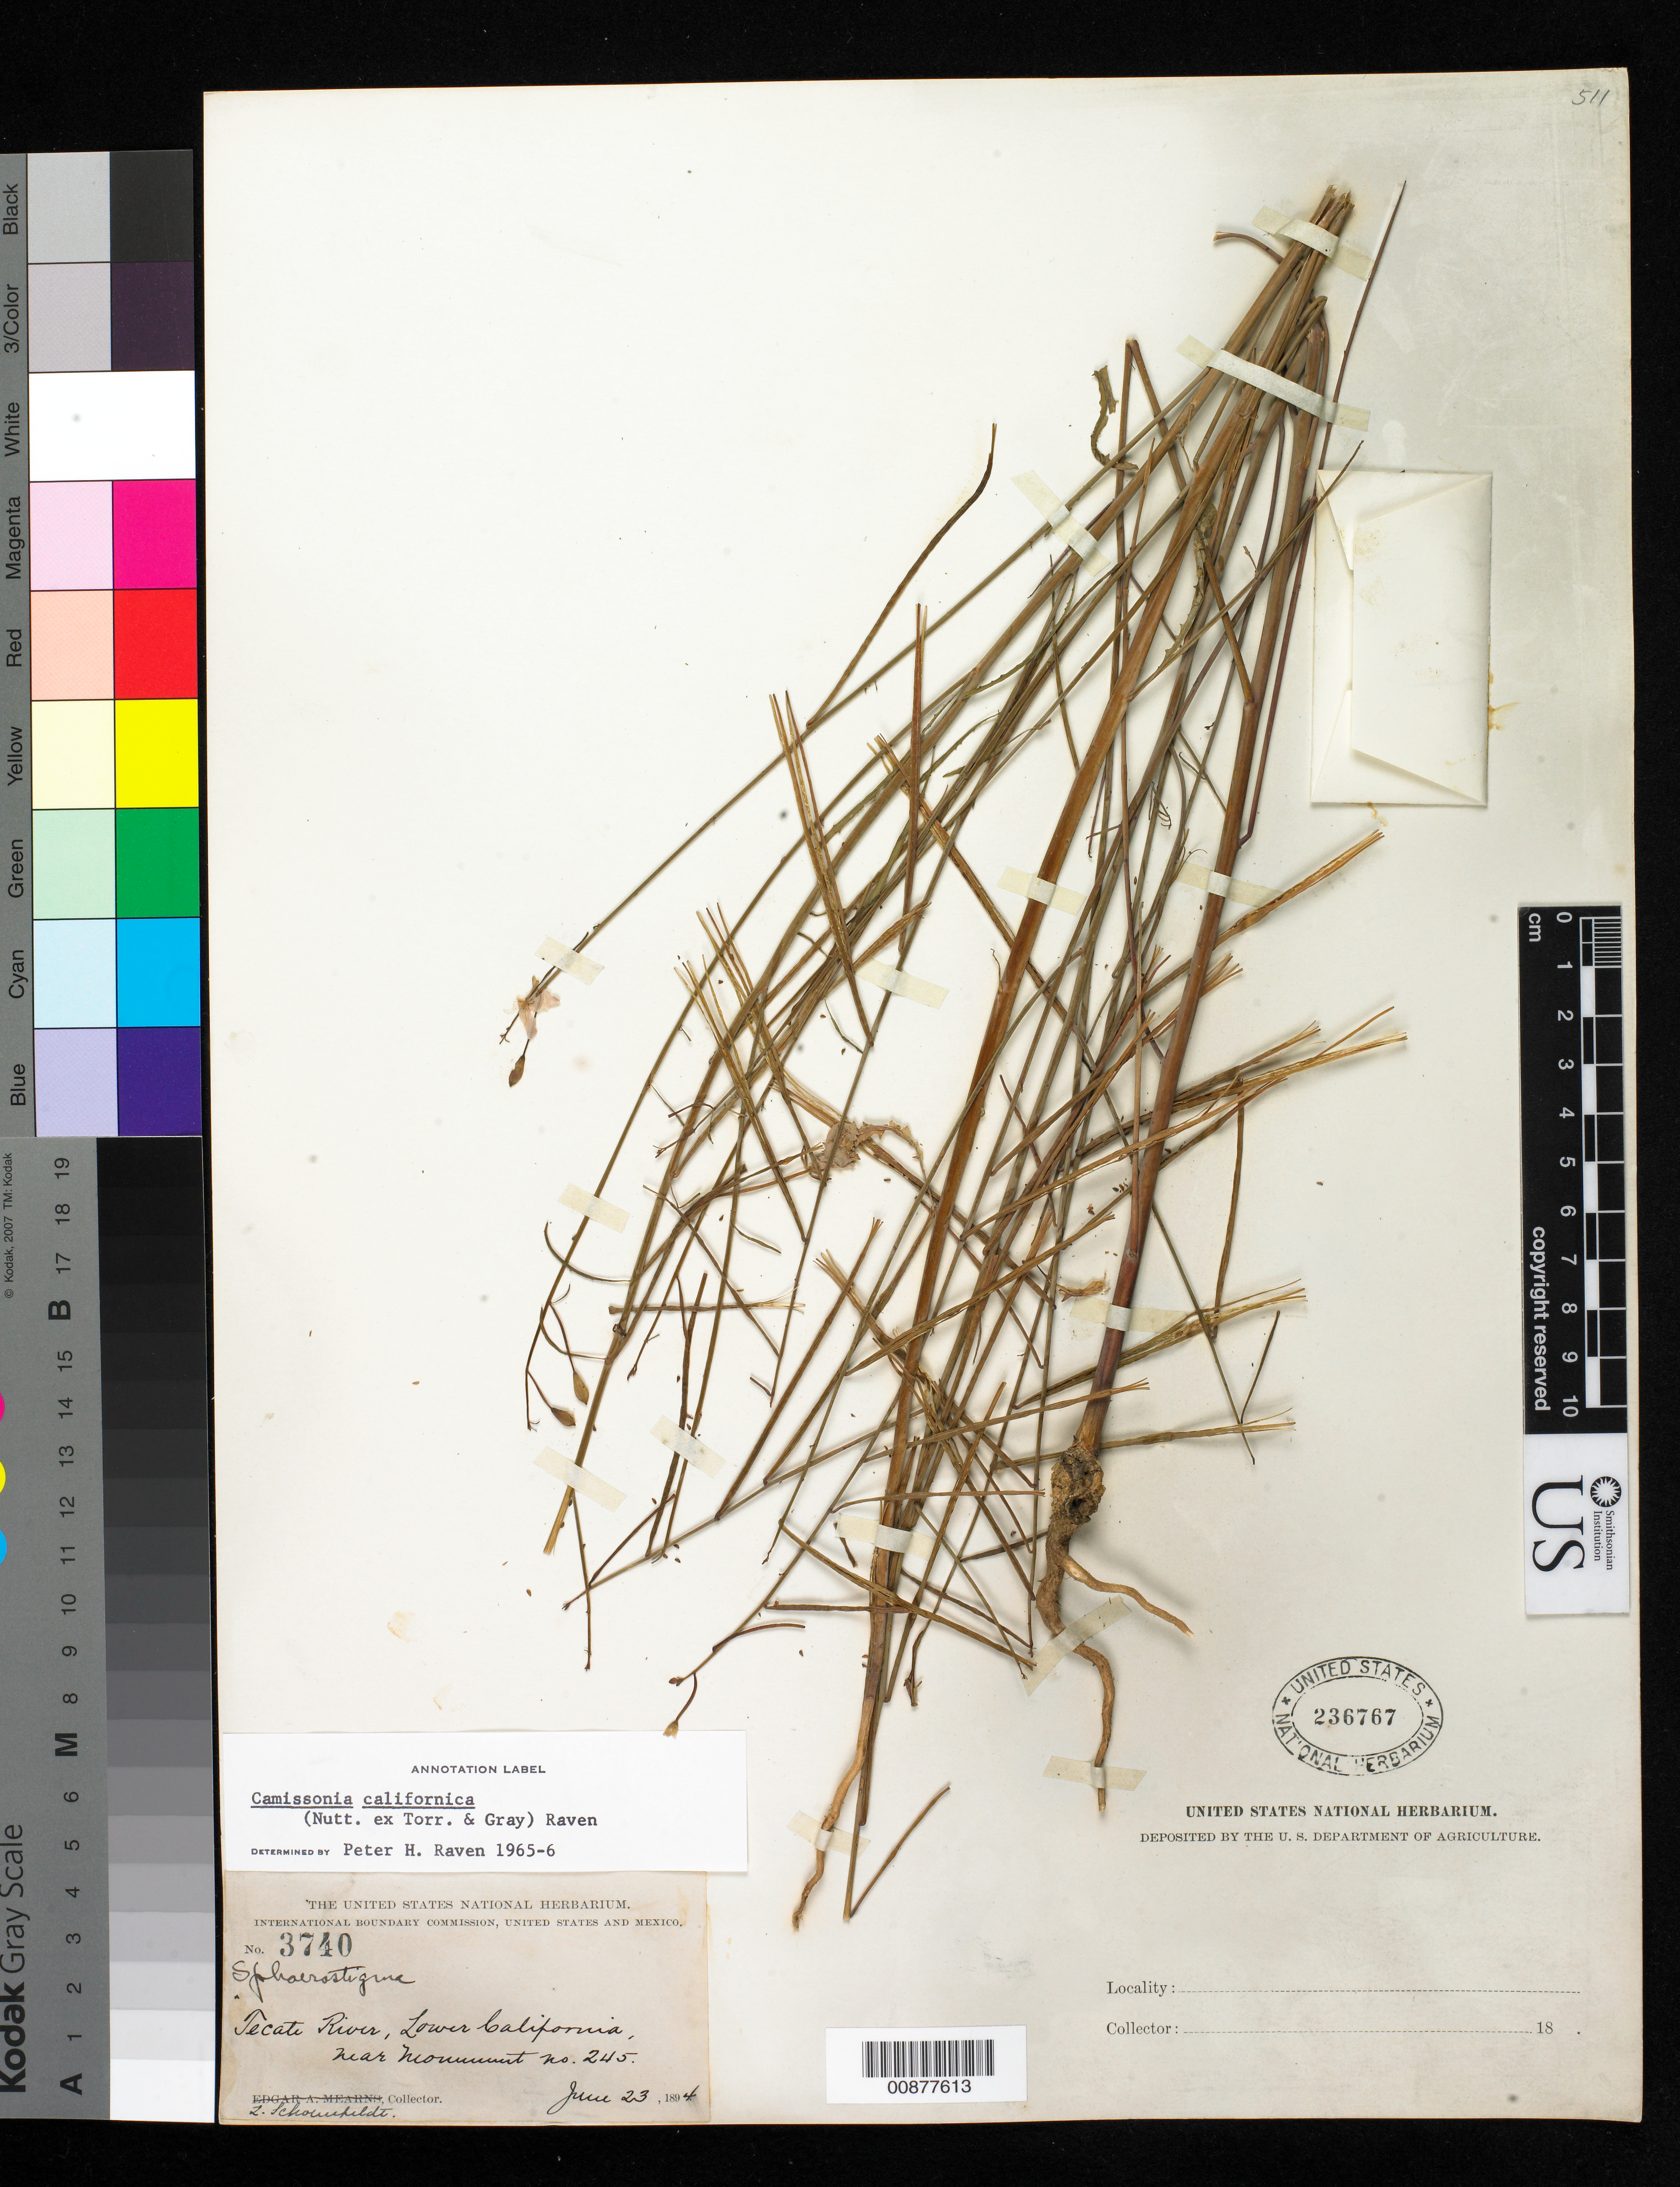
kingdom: Plantae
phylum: Tracheophyta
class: Magnoliopsida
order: Myrtales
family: Onagraceae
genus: Eulobus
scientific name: Eulobus californicus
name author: Nutt. ex Torr. & A. Gray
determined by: Wagner, W. L., (BOT), Smithsonian Institution - National Museum of Natural History (UNITED STATES)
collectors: L. Schoenfeldt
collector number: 3740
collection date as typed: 23 Jun 1894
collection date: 1894-06-23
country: Mexico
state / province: Baja California Norte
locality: Tecate River, near monument no. 245. Baja California.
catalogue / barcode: US 236767